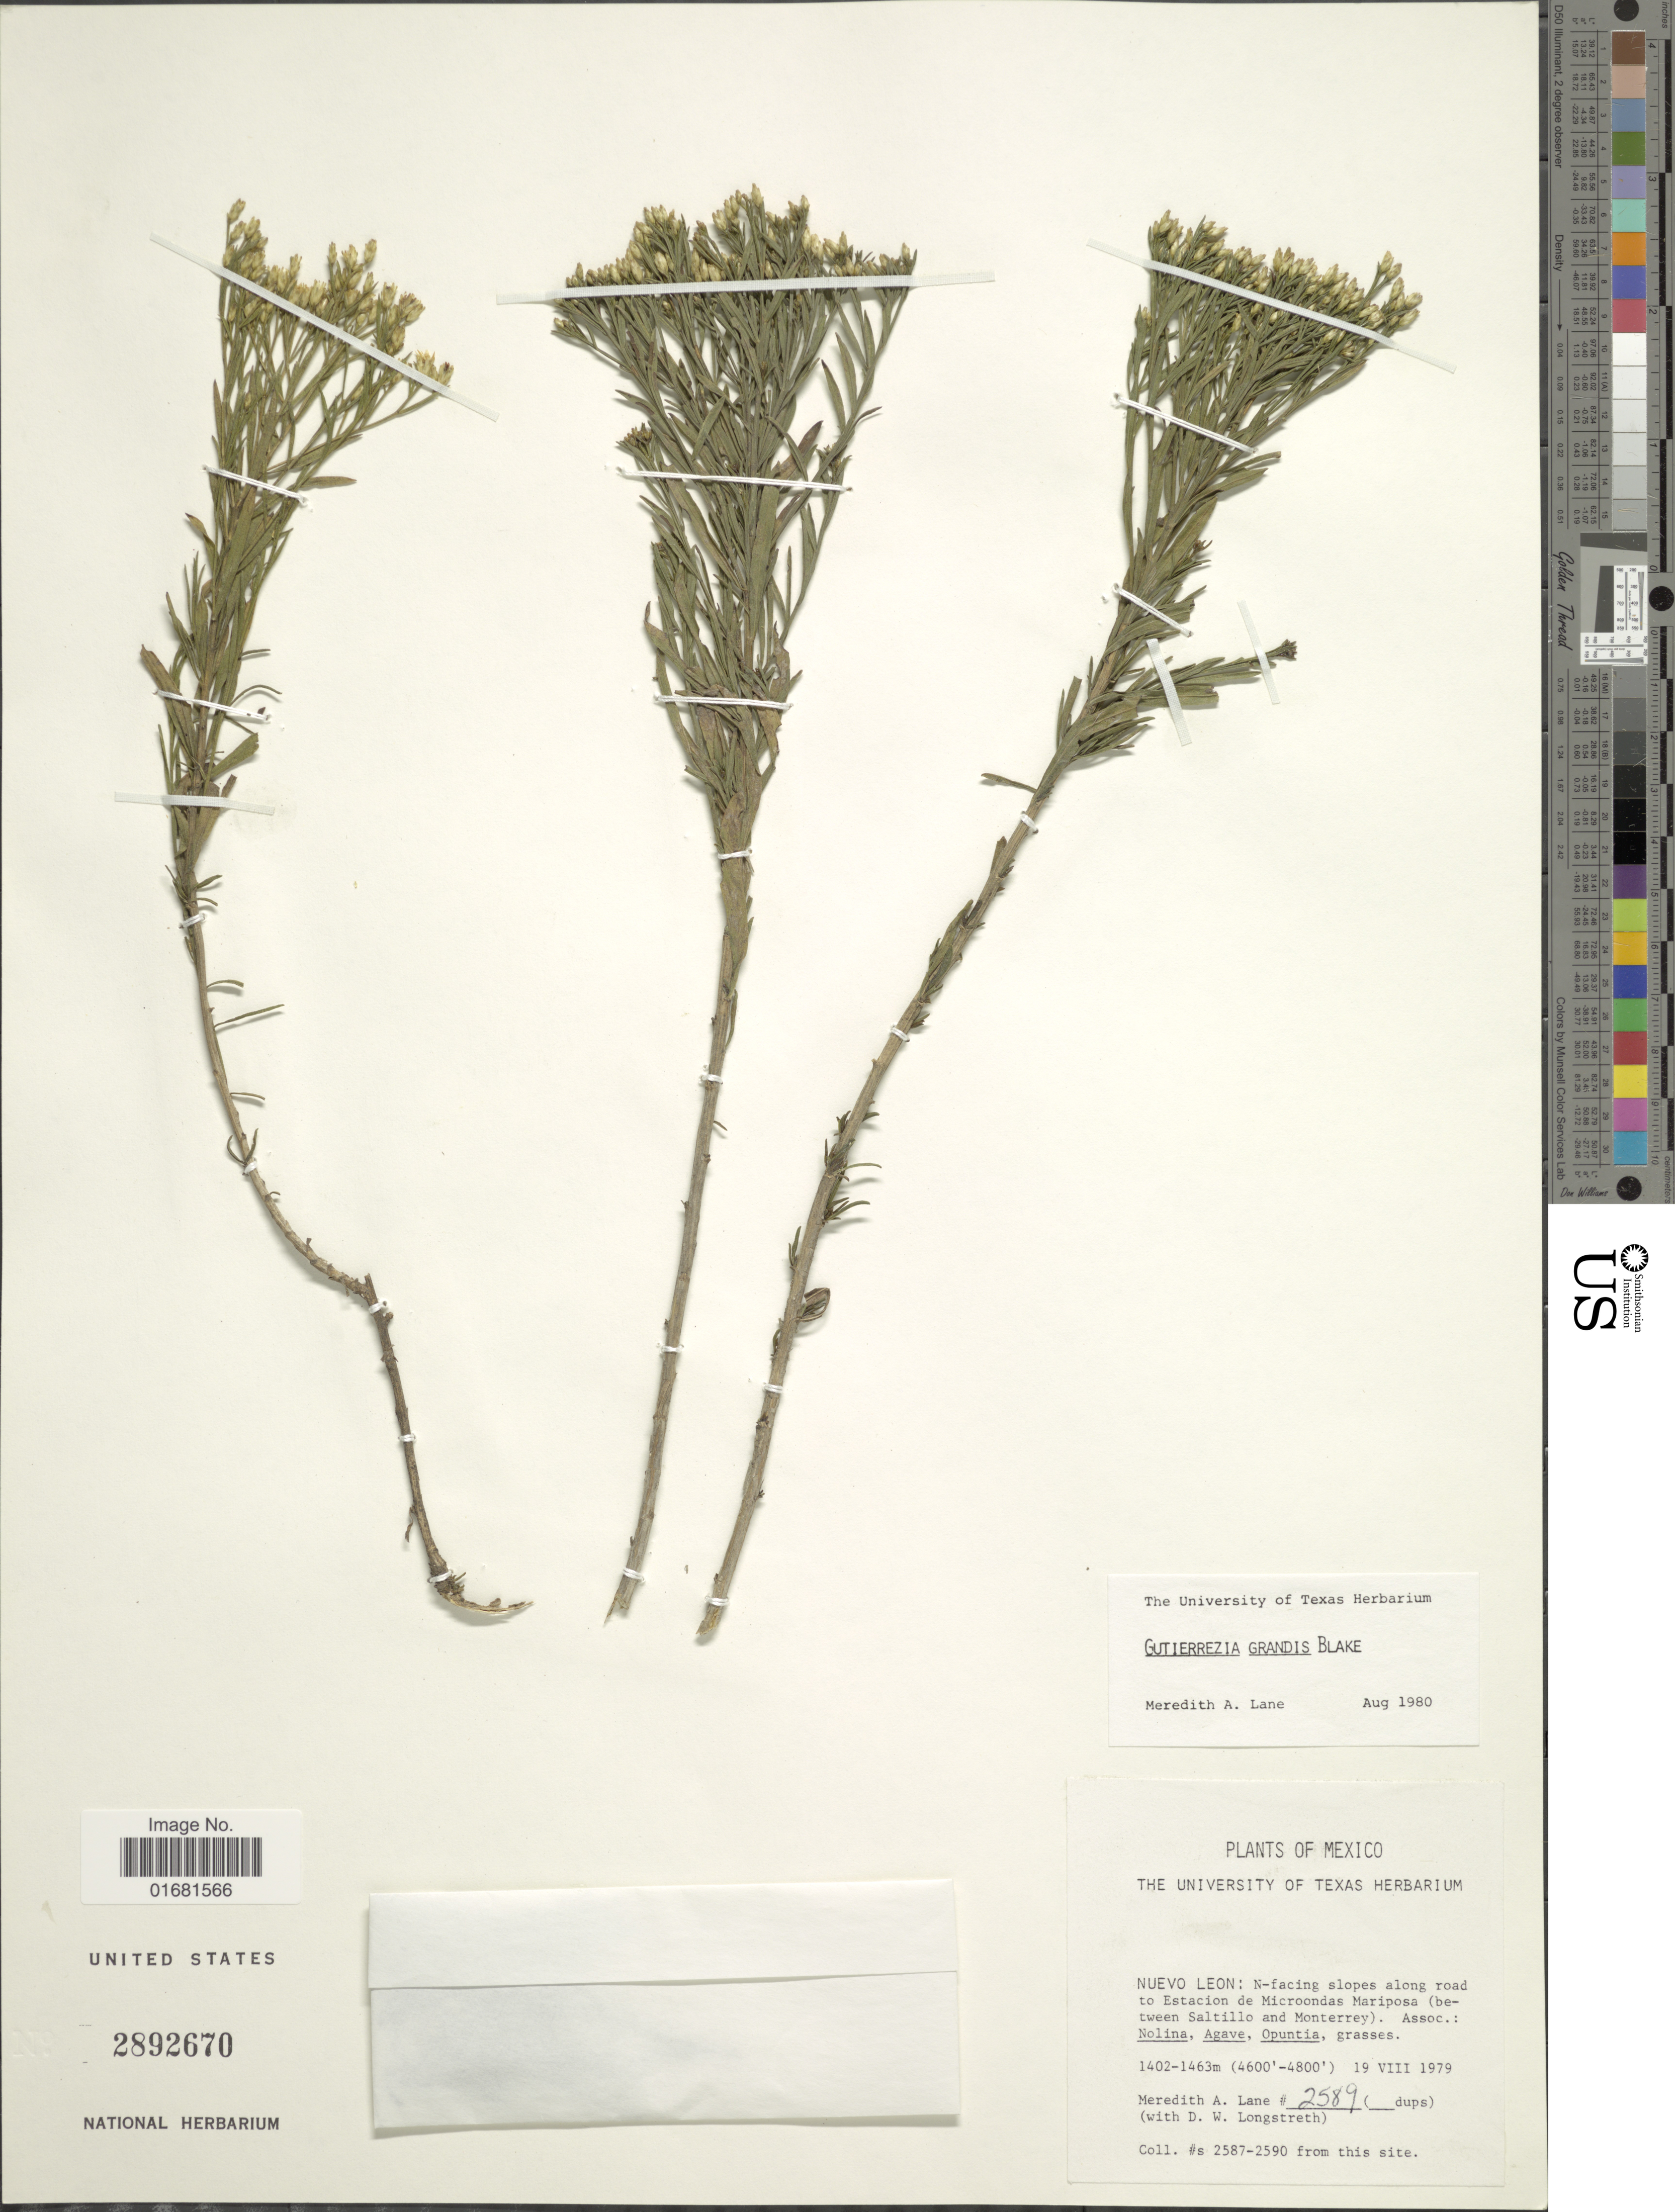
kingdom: Plantae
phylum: Tracheophyta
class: Magnoliopsida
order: Asterales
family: Asteraceae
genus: Gutierrezia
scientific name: Gutierrezia grandis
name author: S.F. Blake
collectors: M. A. Lane & Longstreth, D. W.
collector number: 2589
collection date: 1979-08-19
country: Mexico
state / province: Nuevo León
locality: Mexico. Nuevo León: N-facing slopes along road to Estacion de Microondas Mariposa (between Saltillo and Monterrey)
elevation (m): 1402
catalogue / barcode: US 2892670